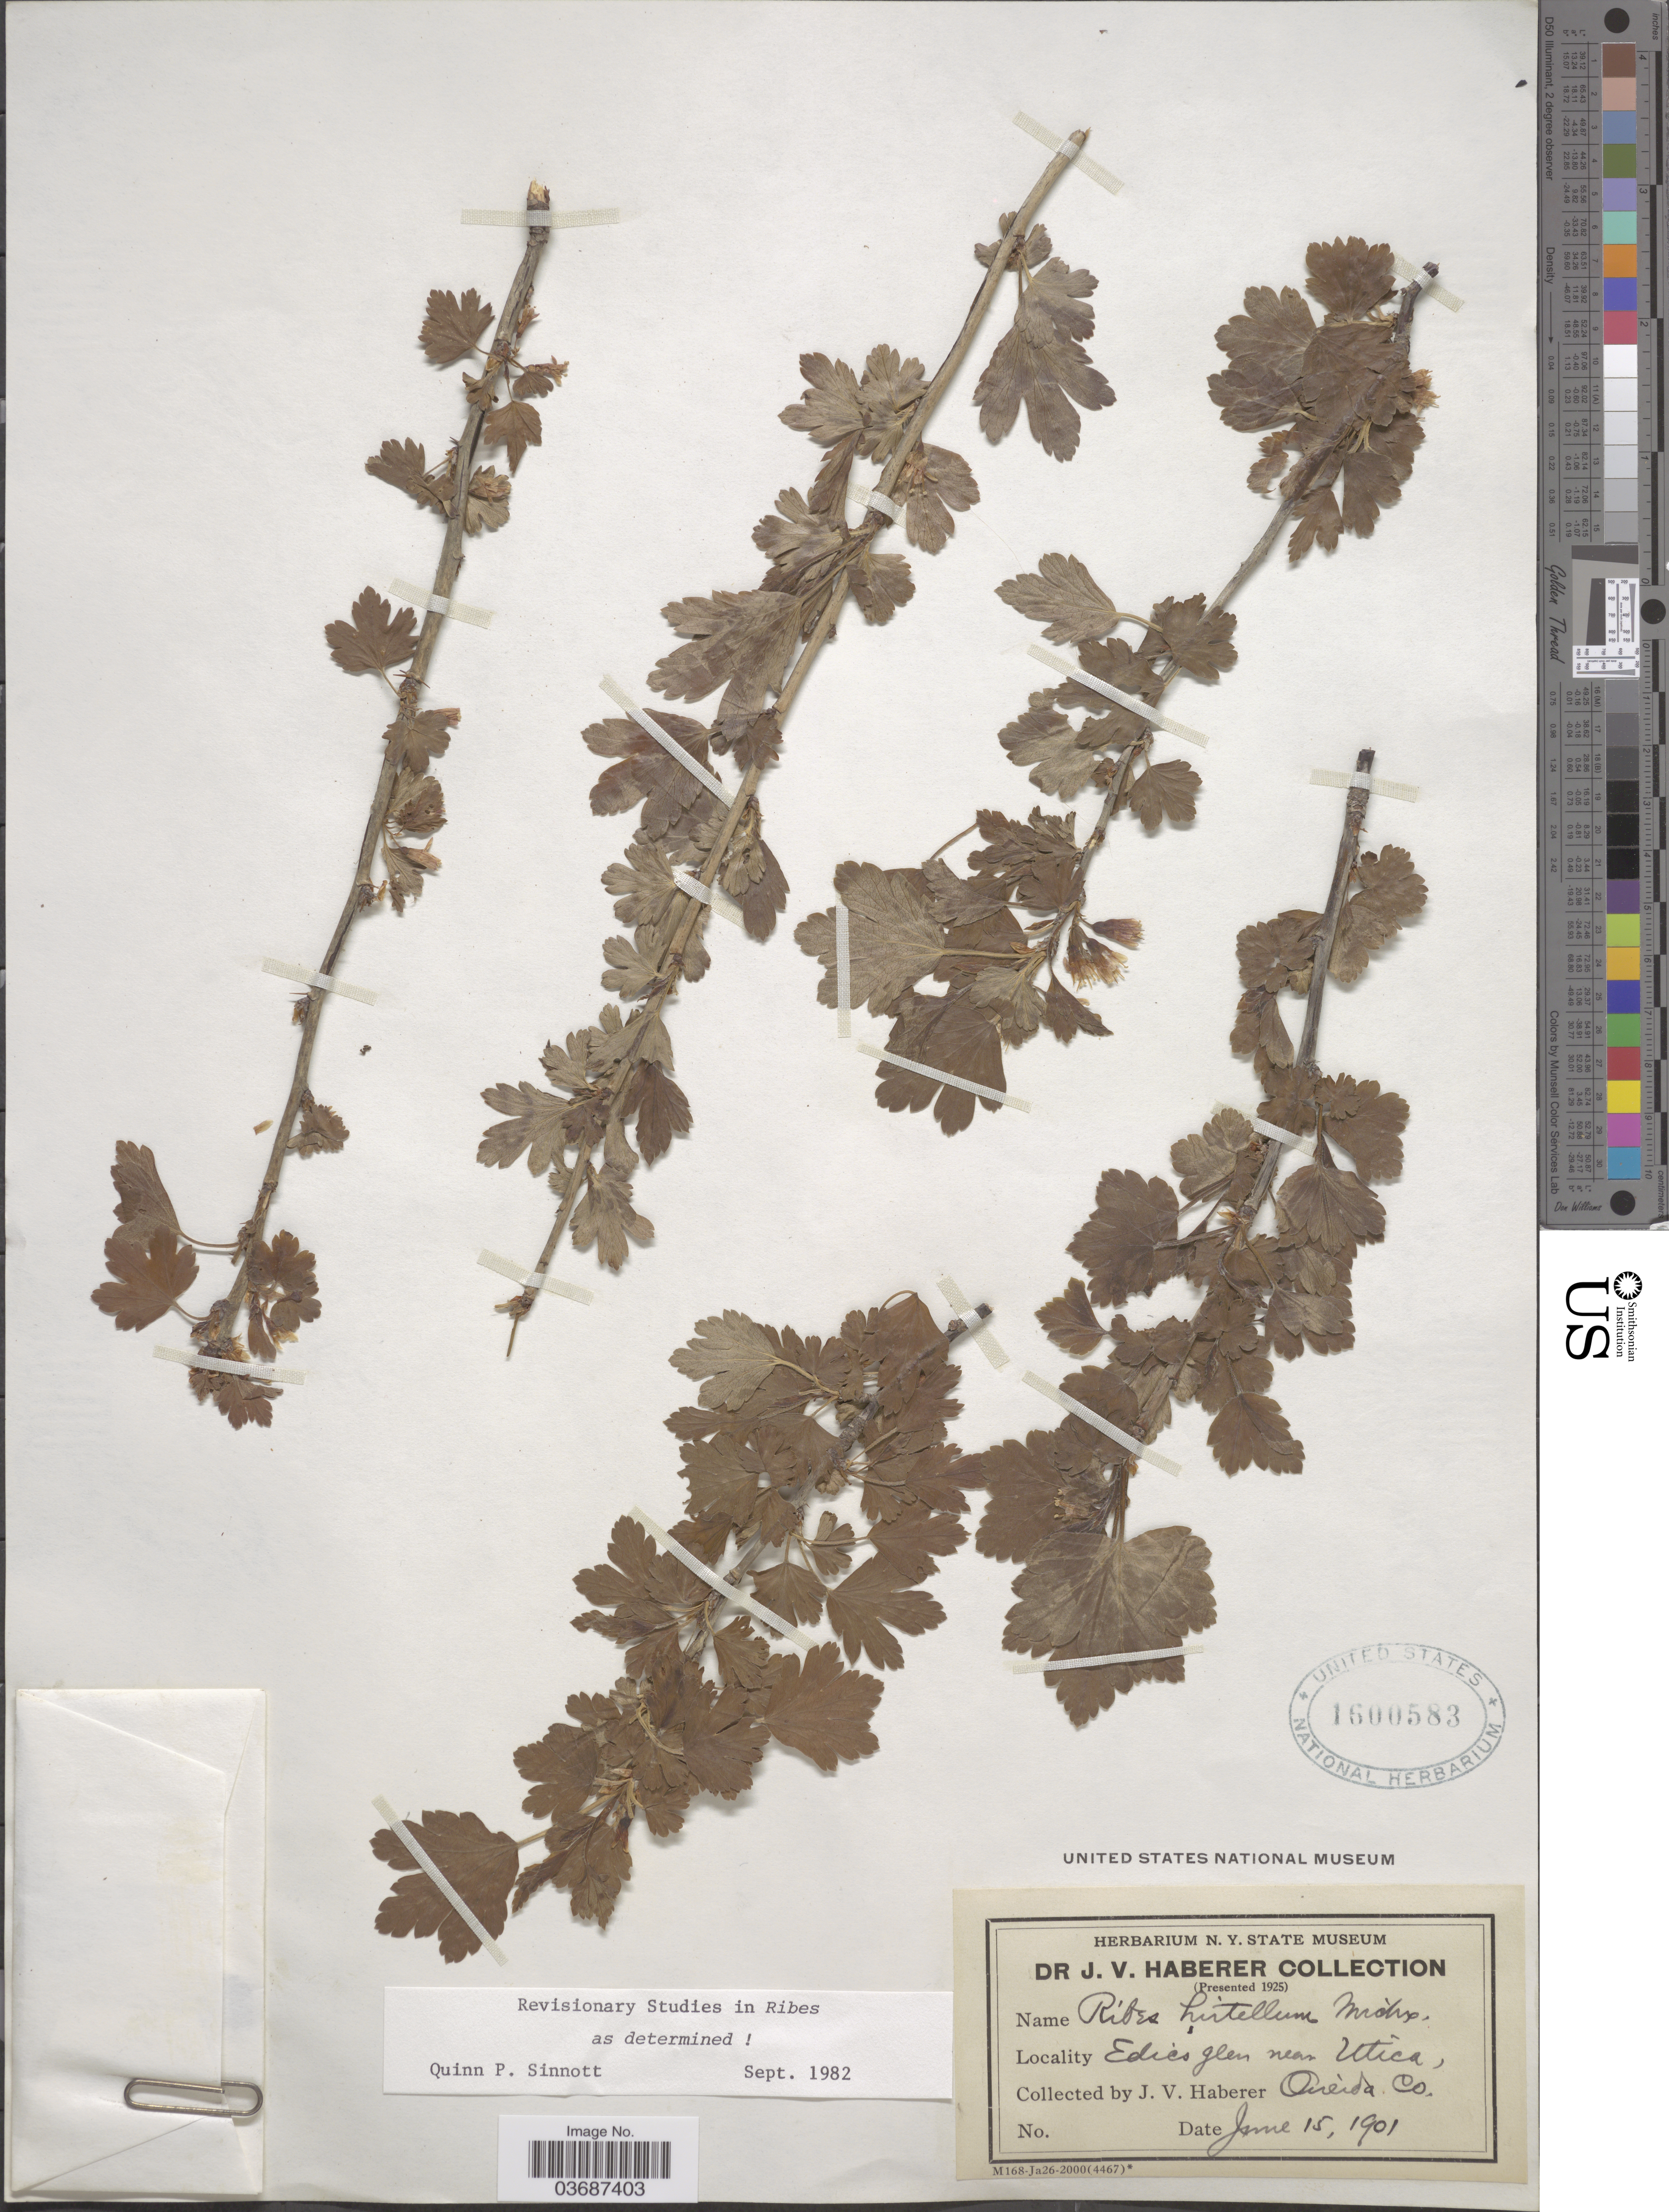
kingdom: Plantae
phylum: Tracheophyta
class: Magnoliopsida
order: Saxifragales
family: Grossulariaceae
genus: Ribes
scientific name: Ribes hirtellum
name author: Michx.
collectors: J. V. Haberer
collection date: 1901-06-15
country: United States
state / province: New York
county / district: Oneida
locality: Edies Glen near Utica, Oneida Co.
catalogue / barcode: US 1600583